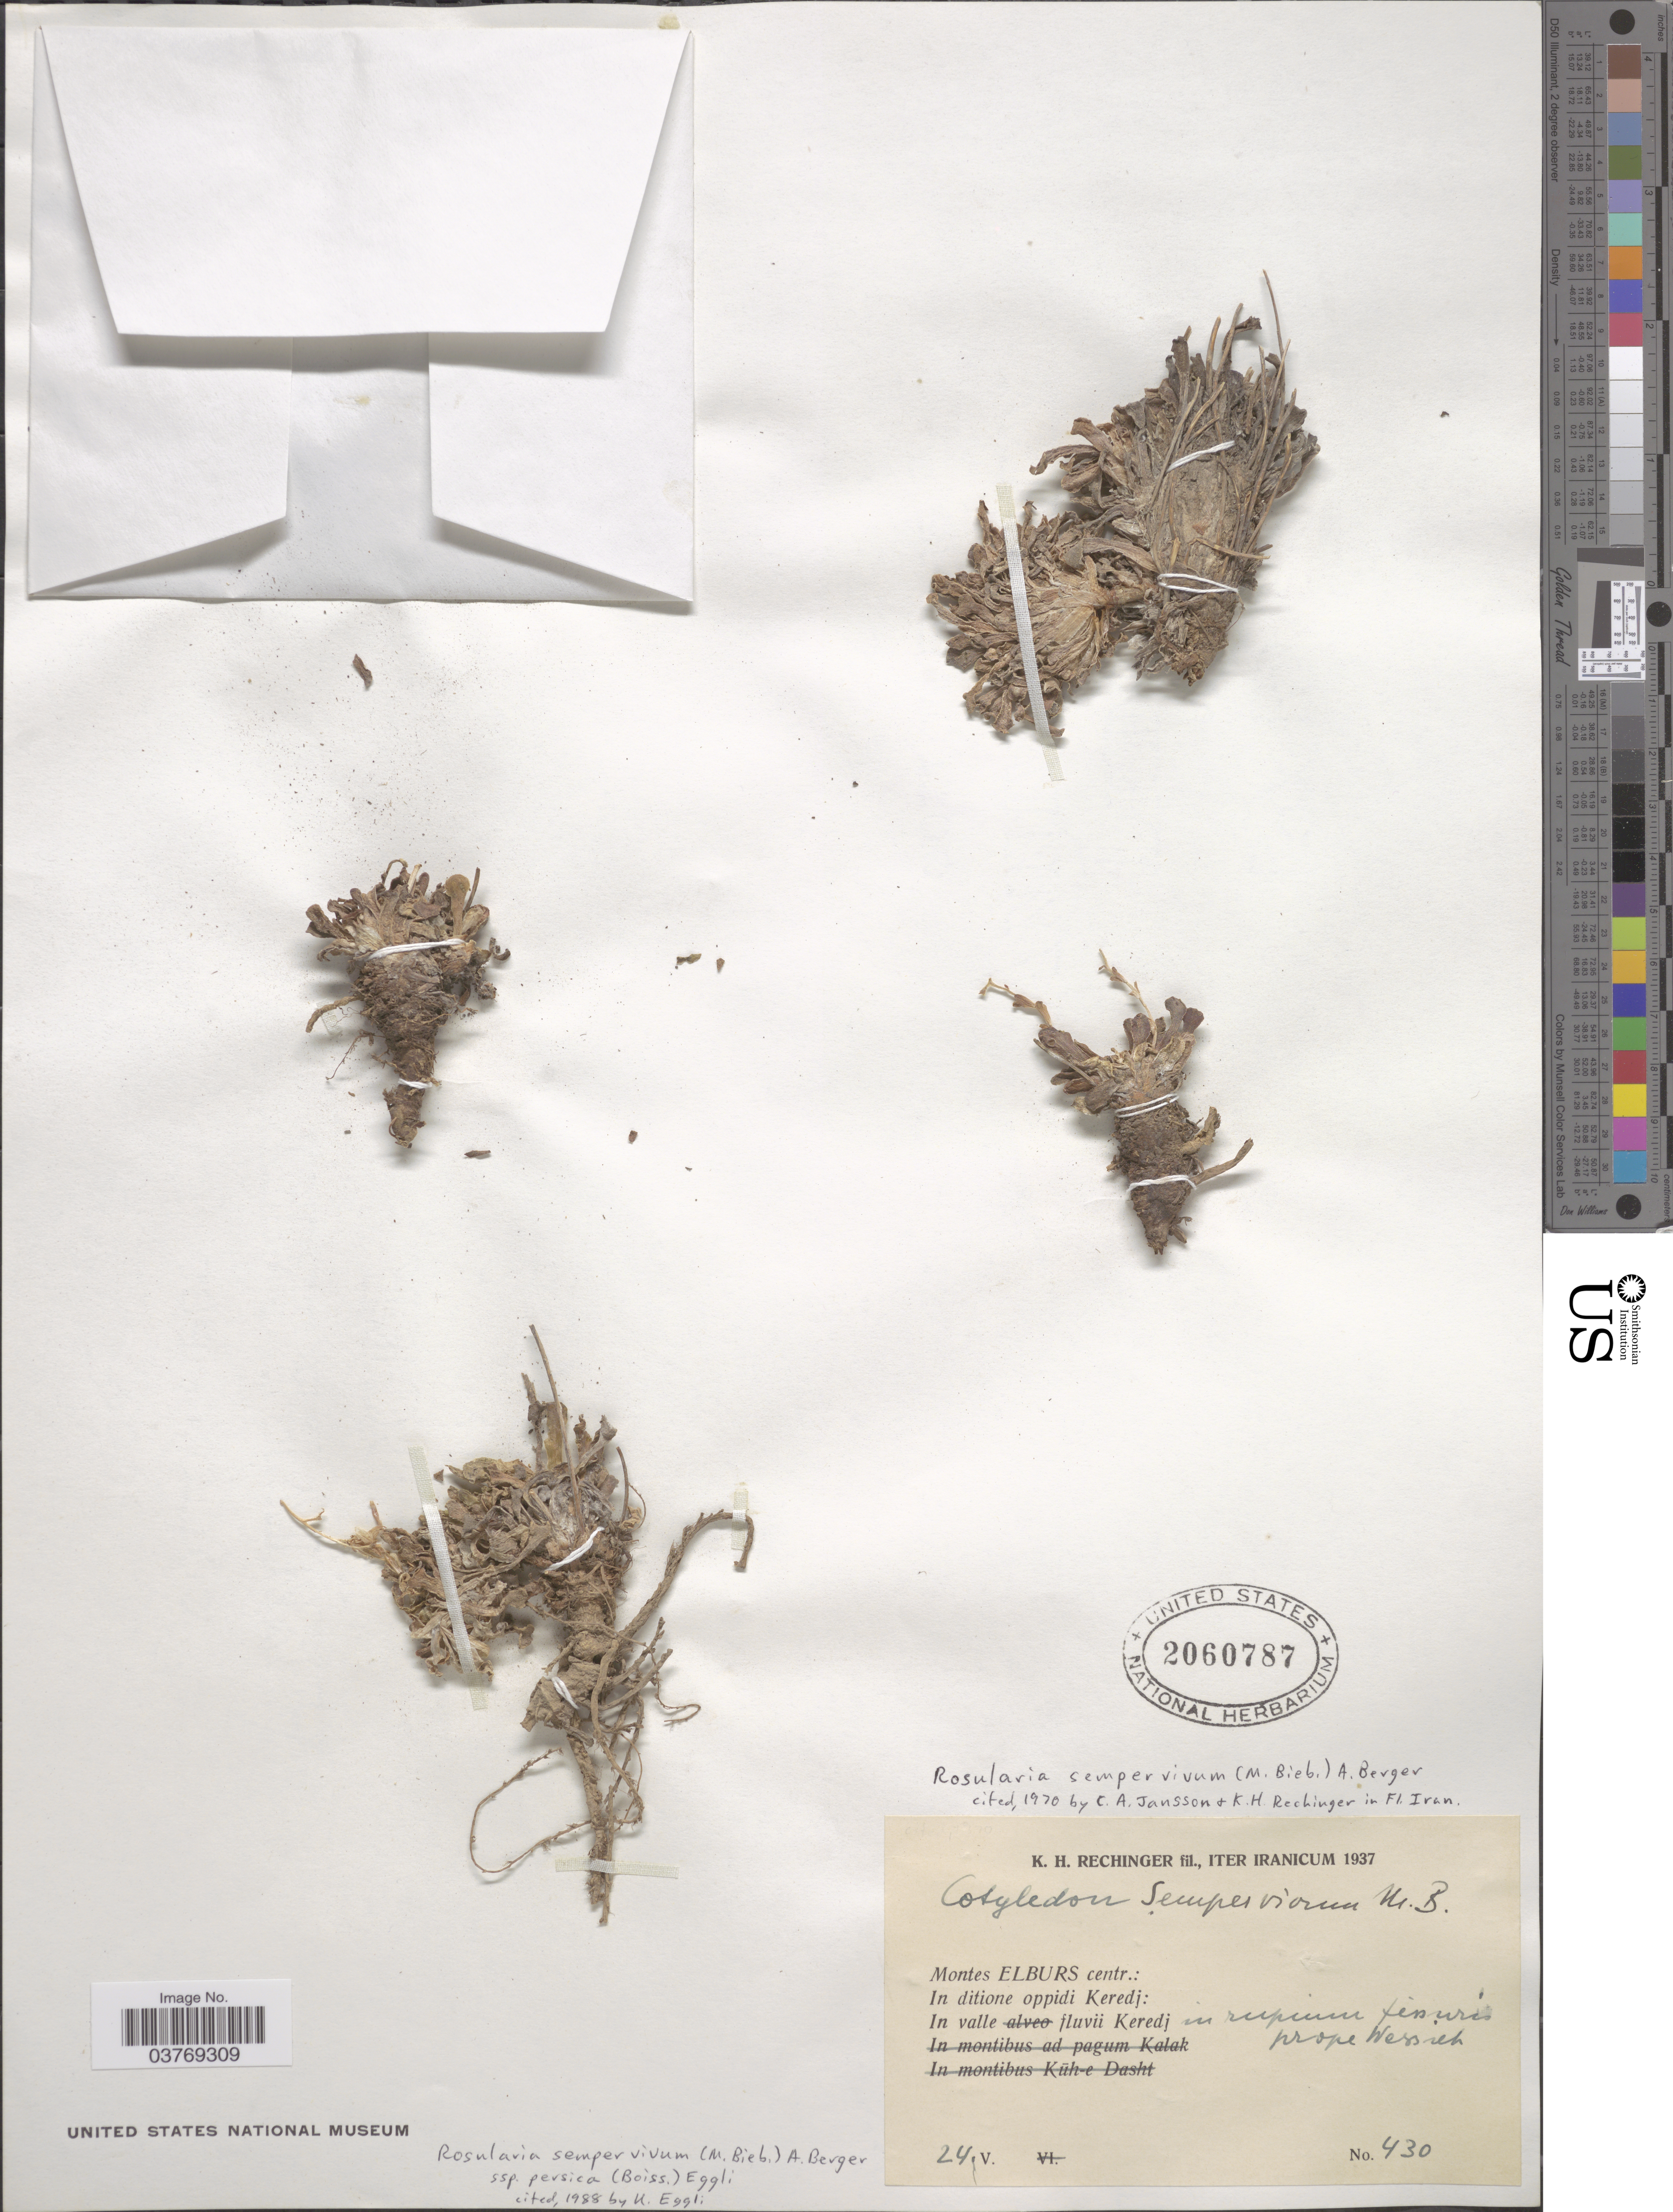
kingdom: Plantae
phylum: Tracheophyta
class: Magnoliopsida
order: Saxifragales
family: Crassulaceae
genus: Rosularia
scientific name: Rosularia sempervivum subsp. persica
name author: (Boiss.) Eggli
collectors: K. H. Rechinger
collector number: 430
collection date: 1937-05-24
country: Iran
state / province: Alborz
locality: Montes Elburs centr.: In ditione oppidi Keredj: In valle fluvii Keredj in rupium finuris prope Wessich.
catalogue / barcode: US 2060787